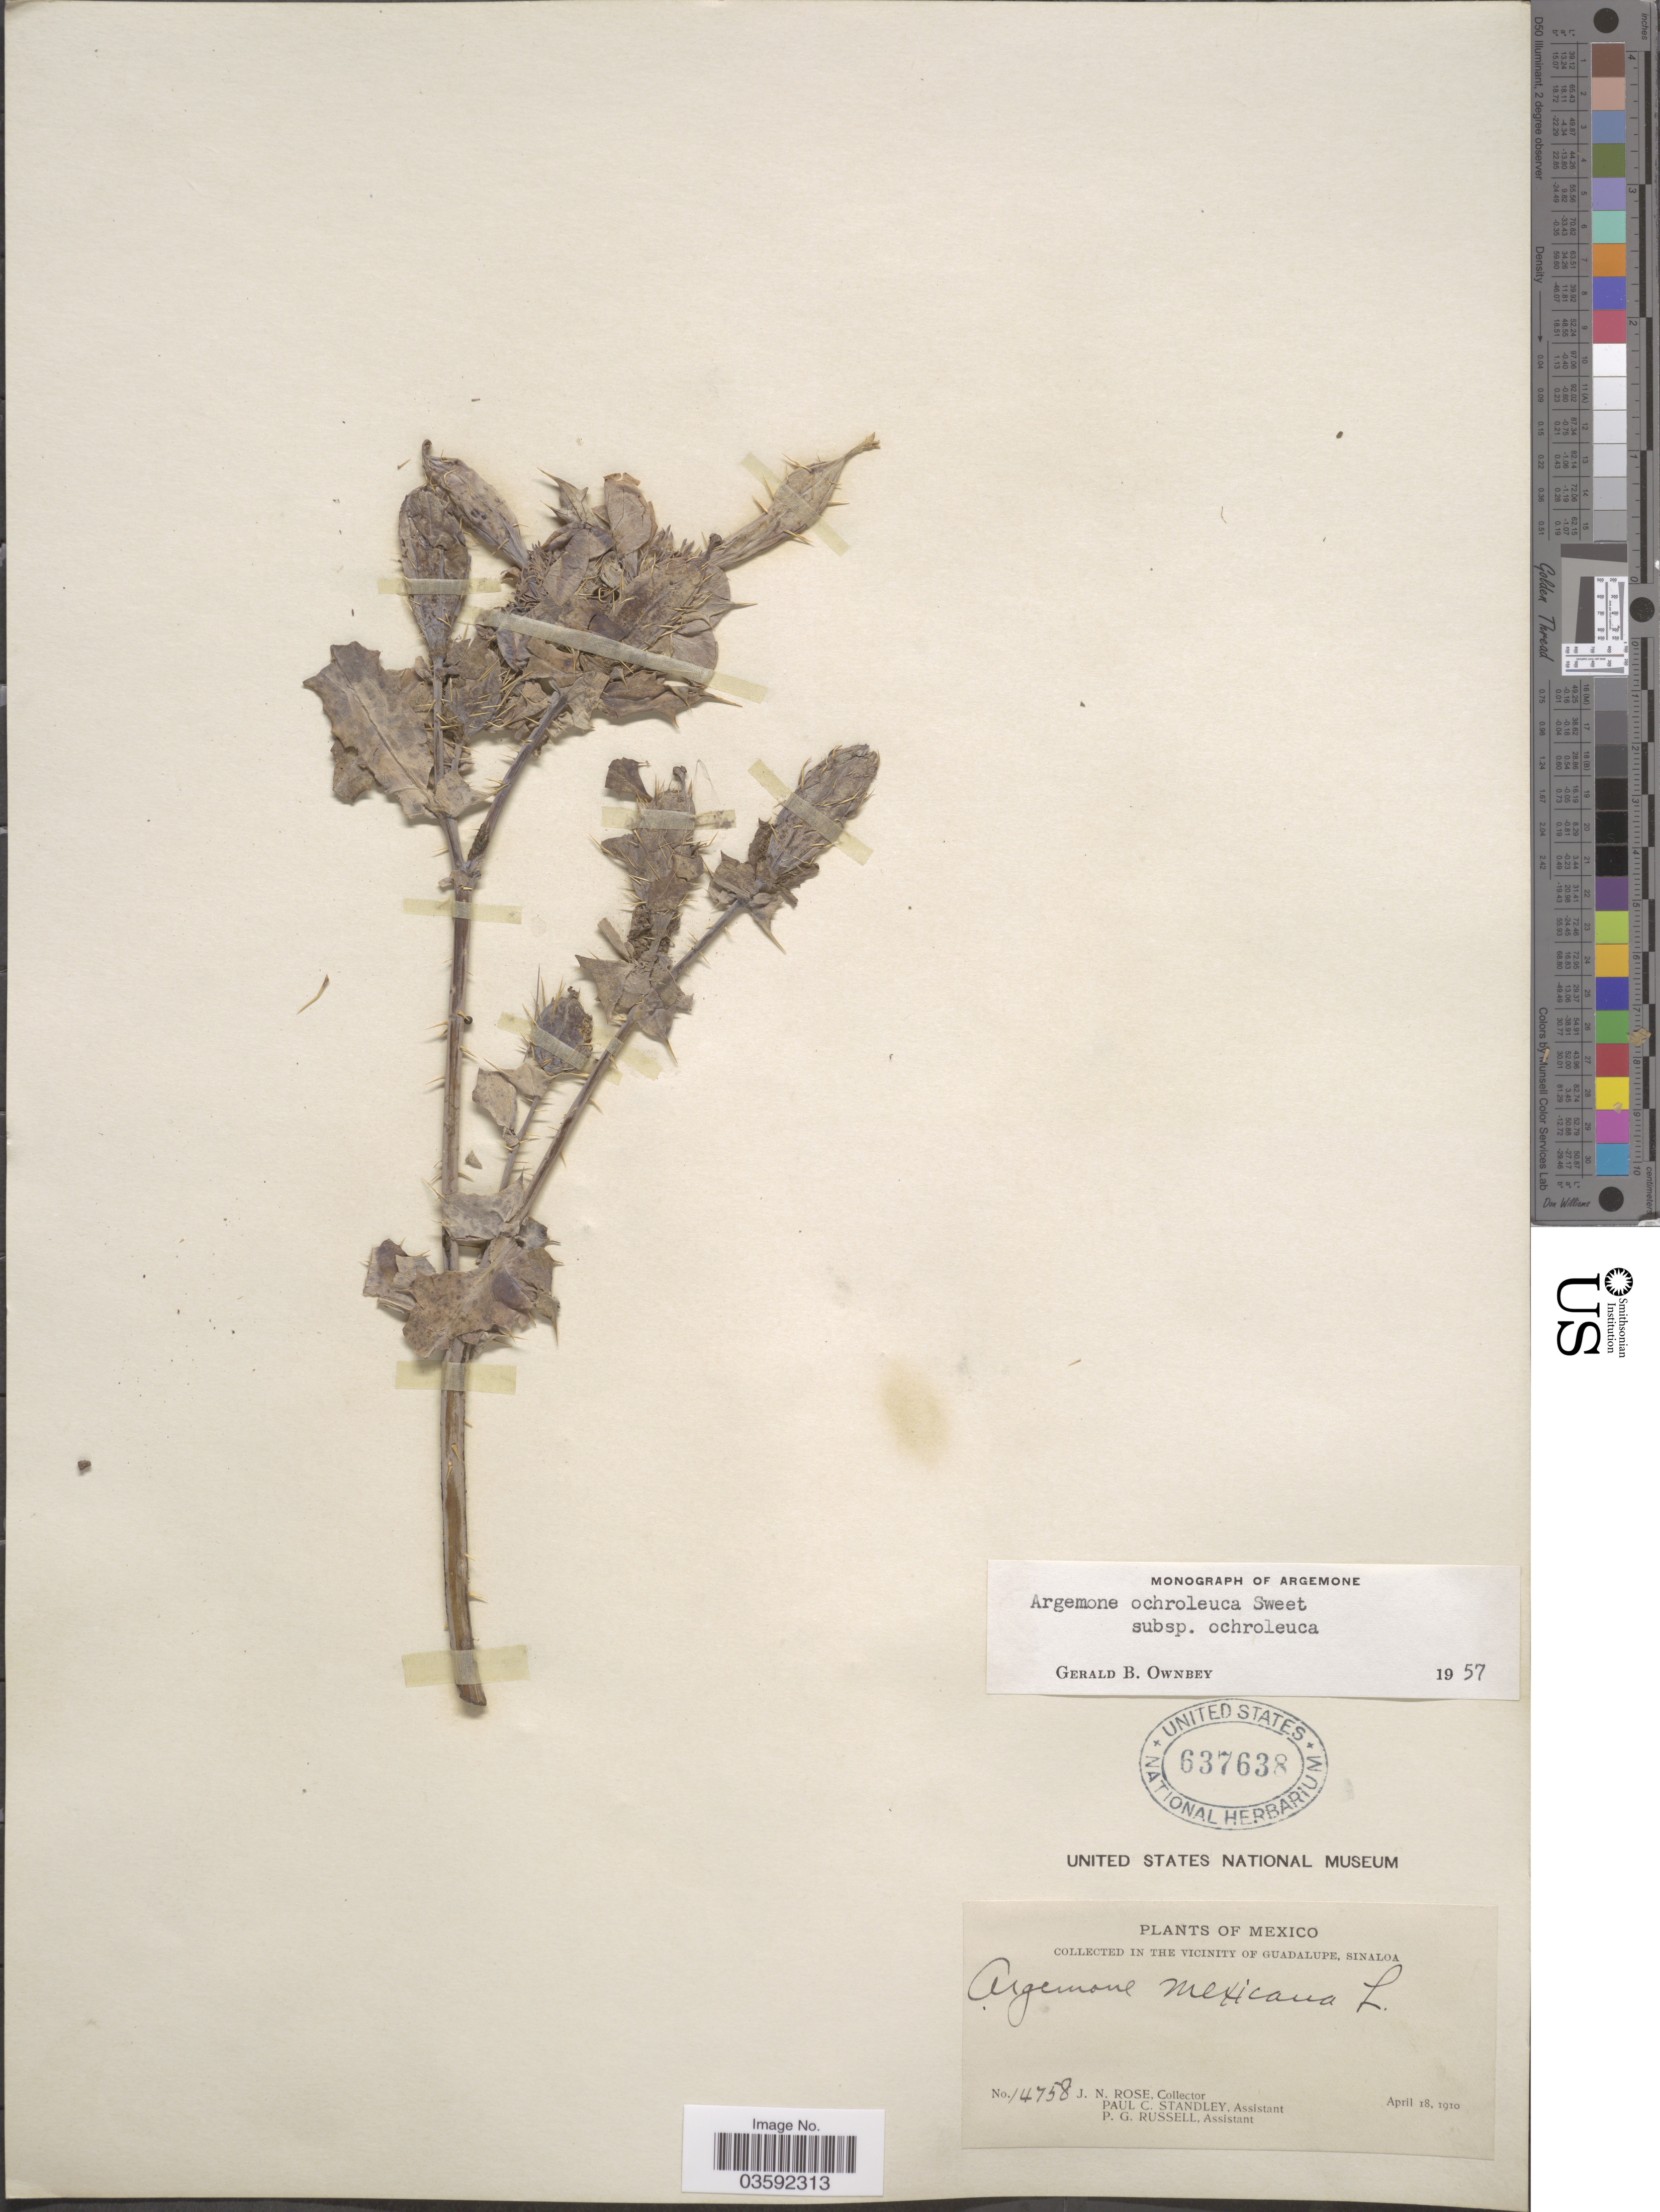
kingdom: Plantae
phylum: Tracheophyta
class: Magnoliopsida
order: Ranunculales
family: Papaveraceae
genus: Argemone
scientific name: Argemone ochroleuca subsp. ochroleuca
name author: Sweet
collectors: J. N. Rose, P. C. Standley & P. G. Russell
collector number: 14758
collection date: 1910-04-18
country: Mexico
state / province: Sinaloa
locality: In The Vicinity of Guadalupe.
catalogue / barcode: US 637638